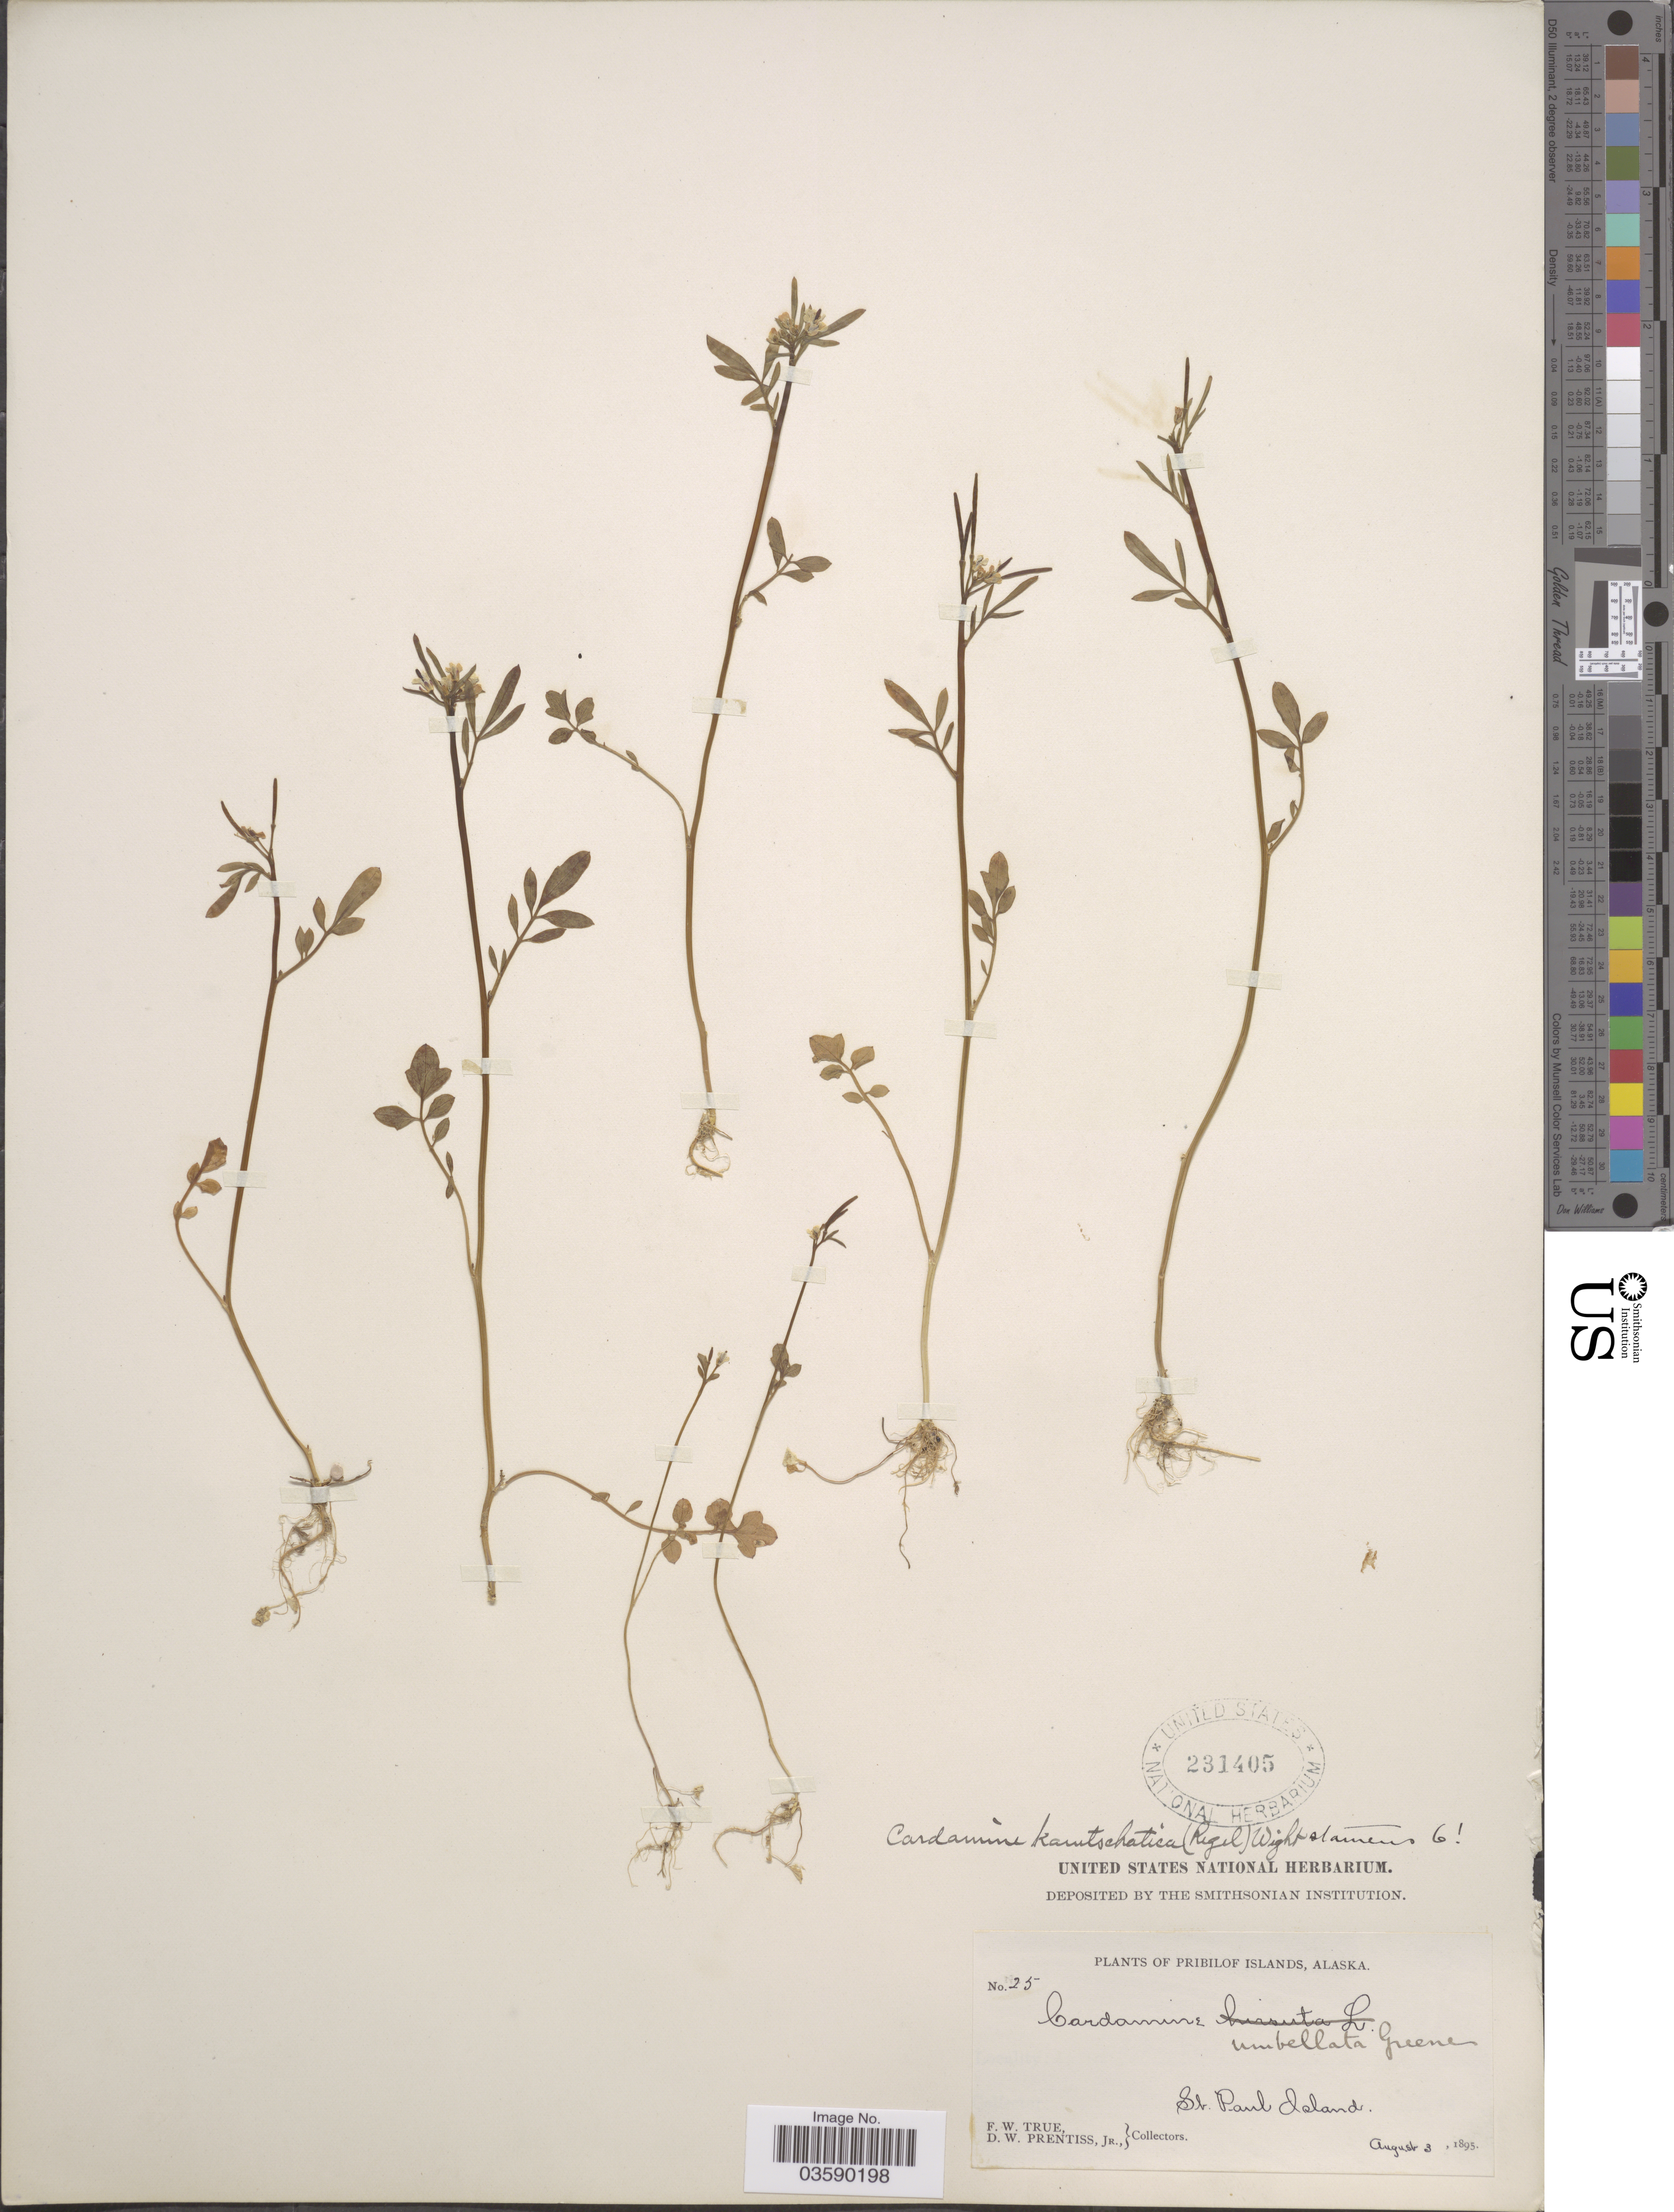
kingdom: Plantae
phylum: Tracheophyta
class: Magnoliopsida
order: Brassicales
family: Brassicaceae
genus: Cardamine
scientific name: Cardamine umbellata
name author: Greene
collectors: F. True & D. Prentiss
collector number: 25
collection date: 1895-08-03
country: United States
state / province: Alaska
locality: Pribilof Islands. St. Paul Island.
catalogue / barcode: US 231405